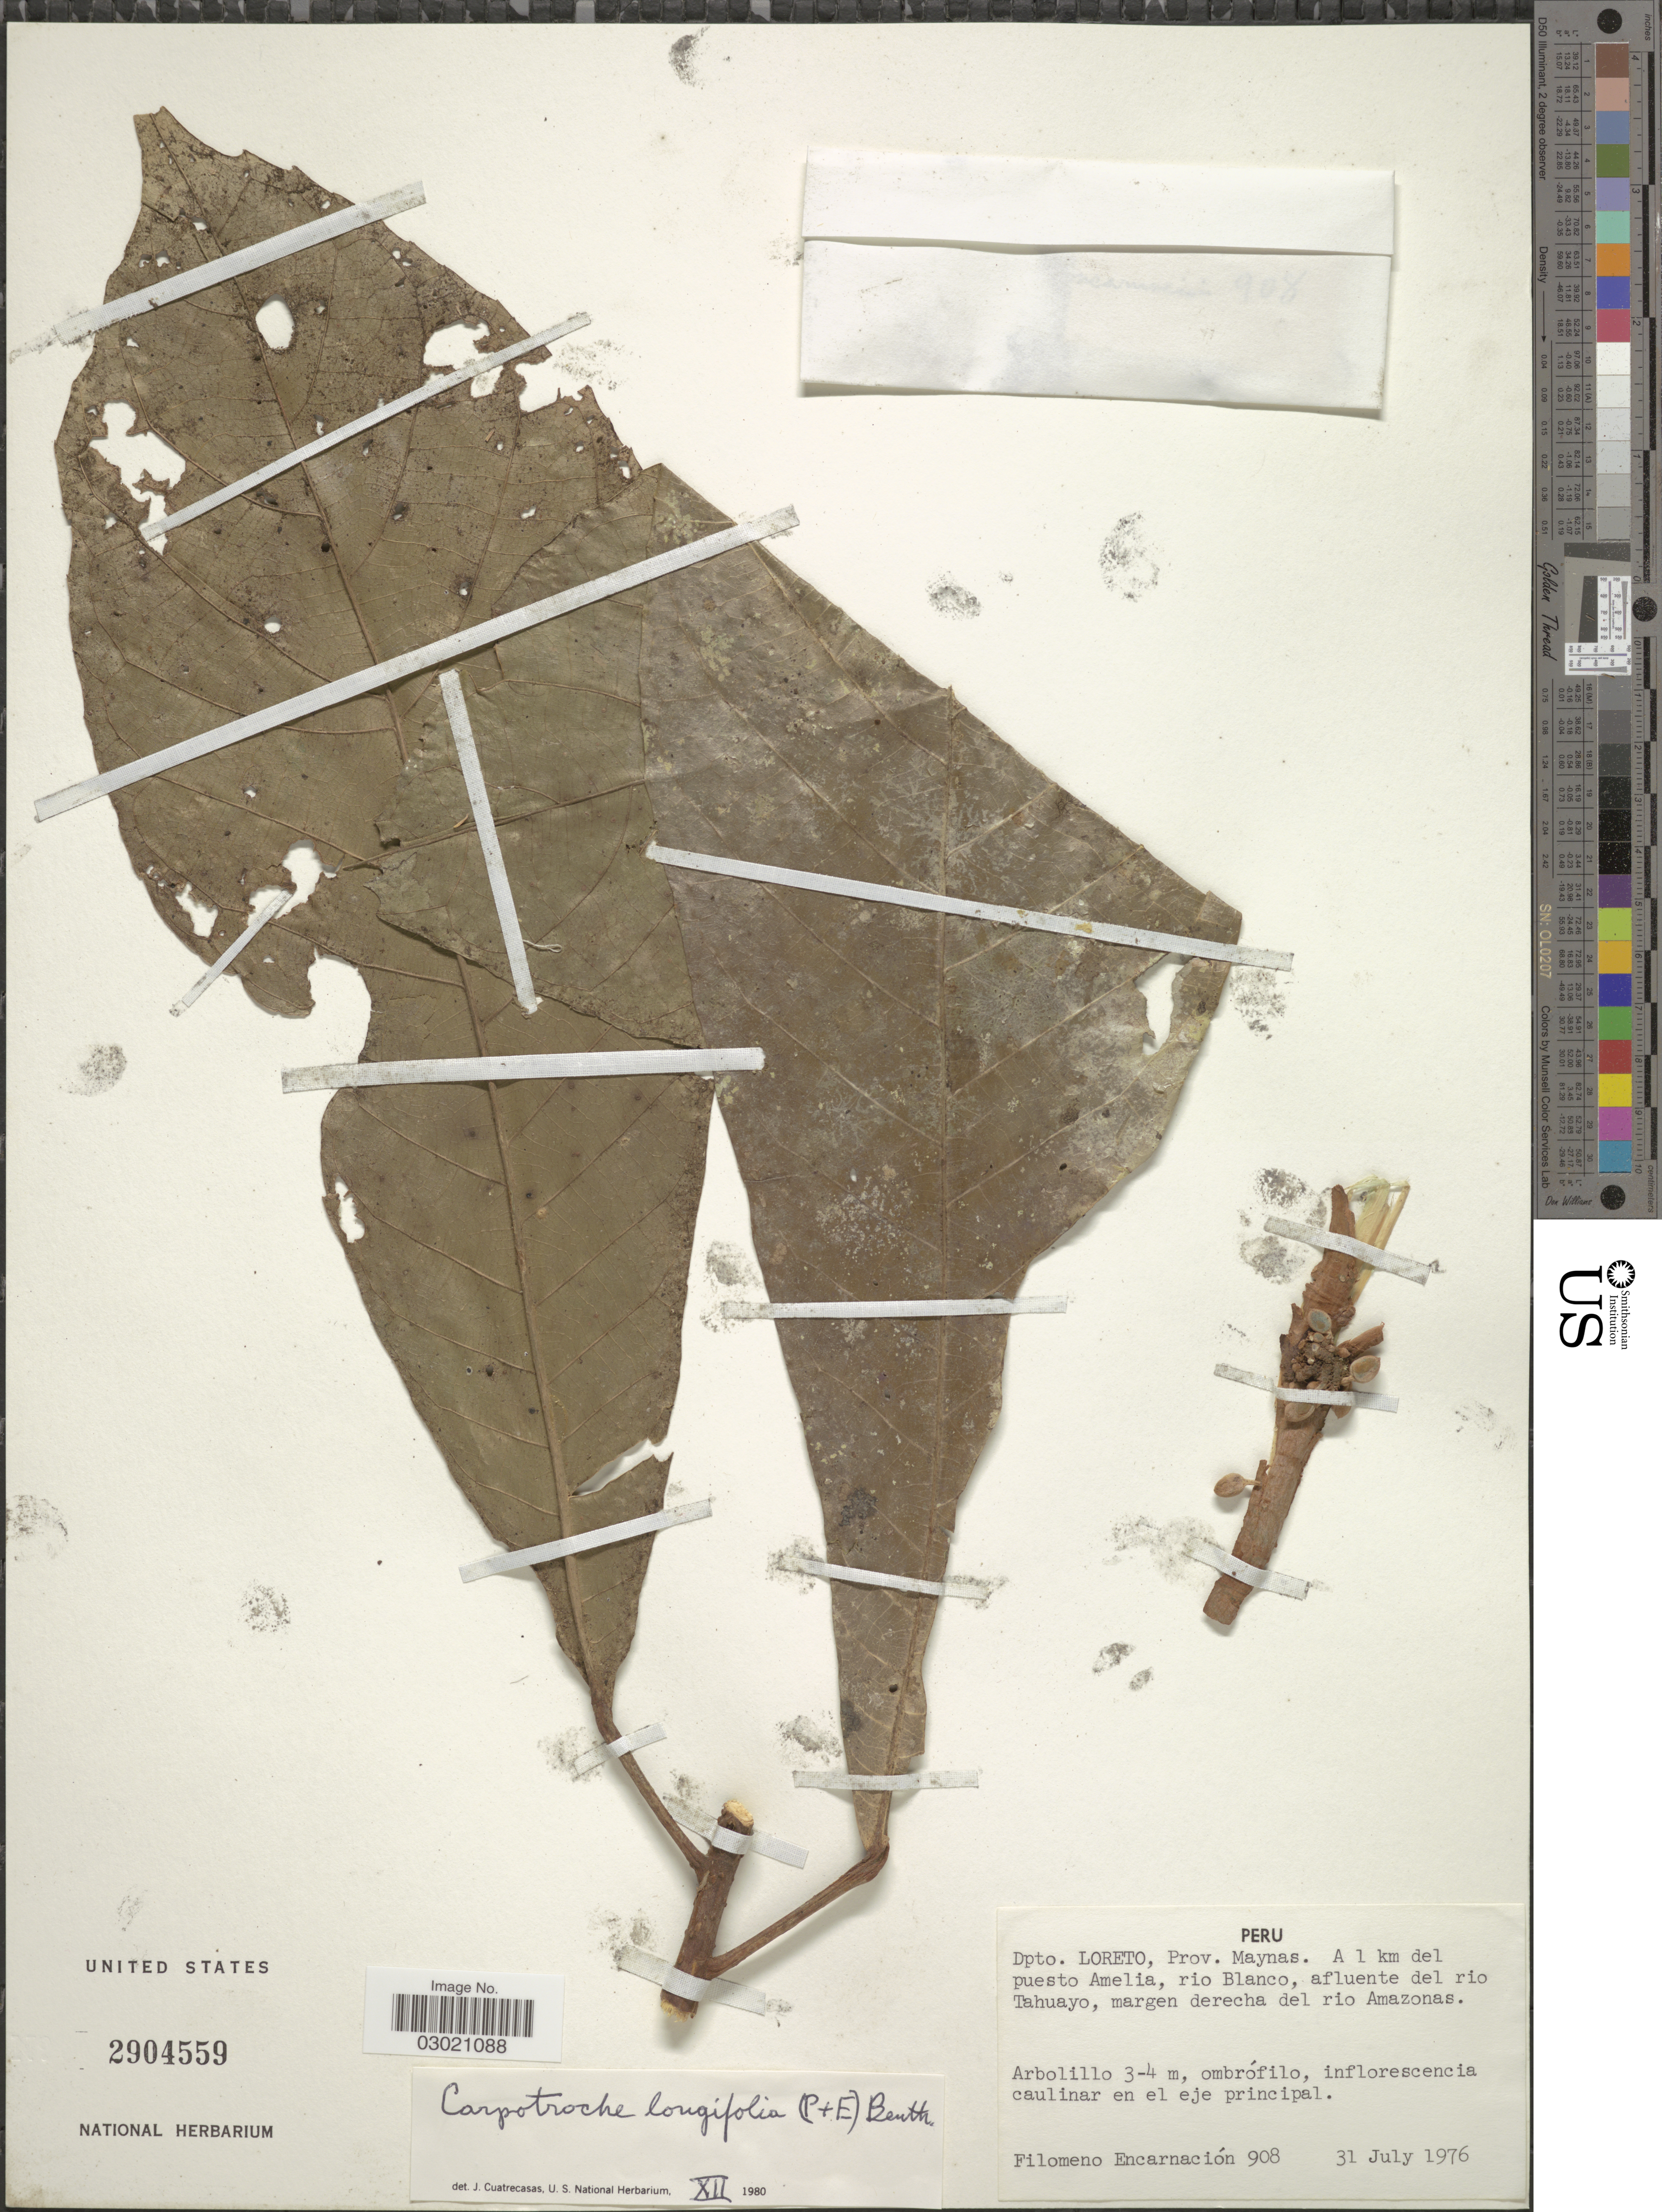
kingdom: Plantae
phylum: Tracheophyta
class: Magnoliopsida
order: Malpighiales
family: Achariaceae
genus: Carpotroche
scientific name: Carpotroche longifolia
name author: (Poepp.) Benth.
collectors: F. Encarnación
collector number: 908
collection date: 1976-07-31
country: Peru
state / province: Loreto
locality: Dpto. Loreto, Prov. Maynas. A 1 km del puesto Amelia, rio Blanco, afluente del rio Tahuayo, margen derecha del rio Amazonas.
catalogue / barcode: US 2904559